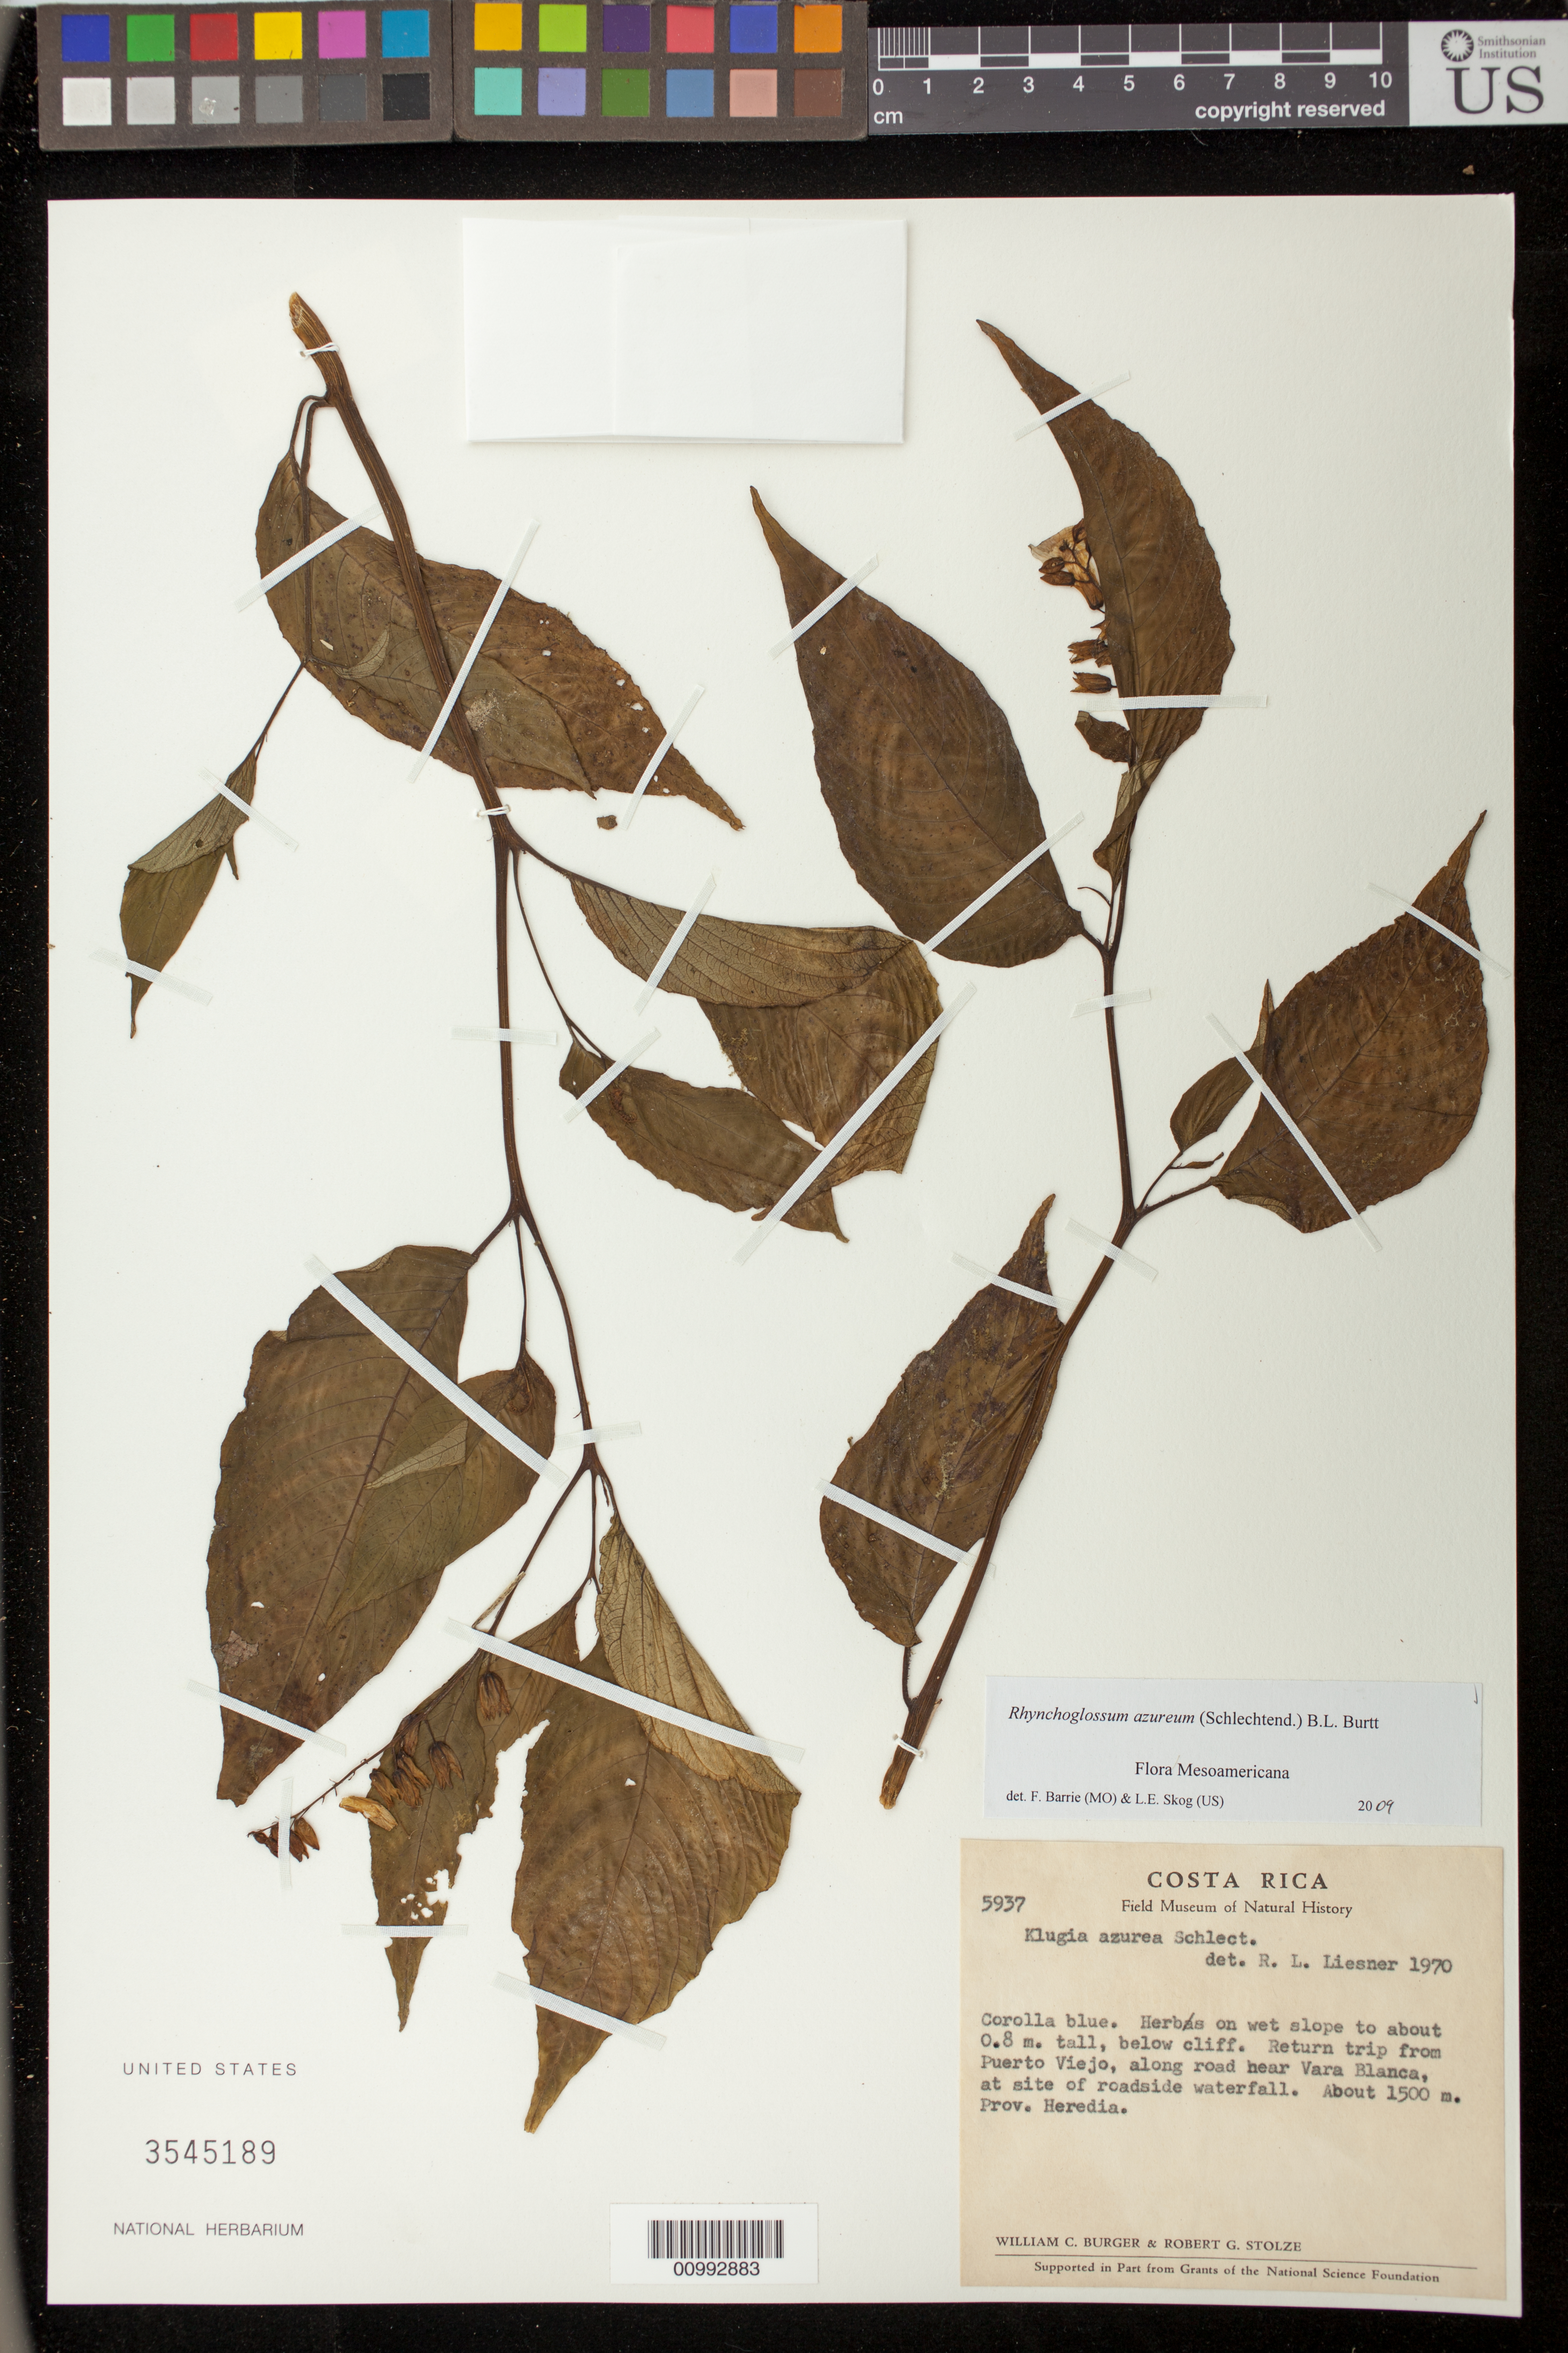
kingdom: Plantae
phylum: Tracheophyta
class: Magnoliopsida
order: Lamiales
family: Gesneriaceae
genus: Rhynchoglossum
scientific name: Rhynchoglossum azureum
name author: (Schltdl.) B.L. Burtt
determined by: Barrie, F. R.; Skog, Laurence E.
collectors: W. Burger & R. G. Stolze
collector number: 5937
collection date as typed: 1968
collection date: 1968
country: Costa Rica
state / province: Heredia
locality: Return trip from Puerto Viejo, along road near Vara Blanca, at site of roadside waterfall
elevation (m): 1500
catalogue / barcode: US 3545189